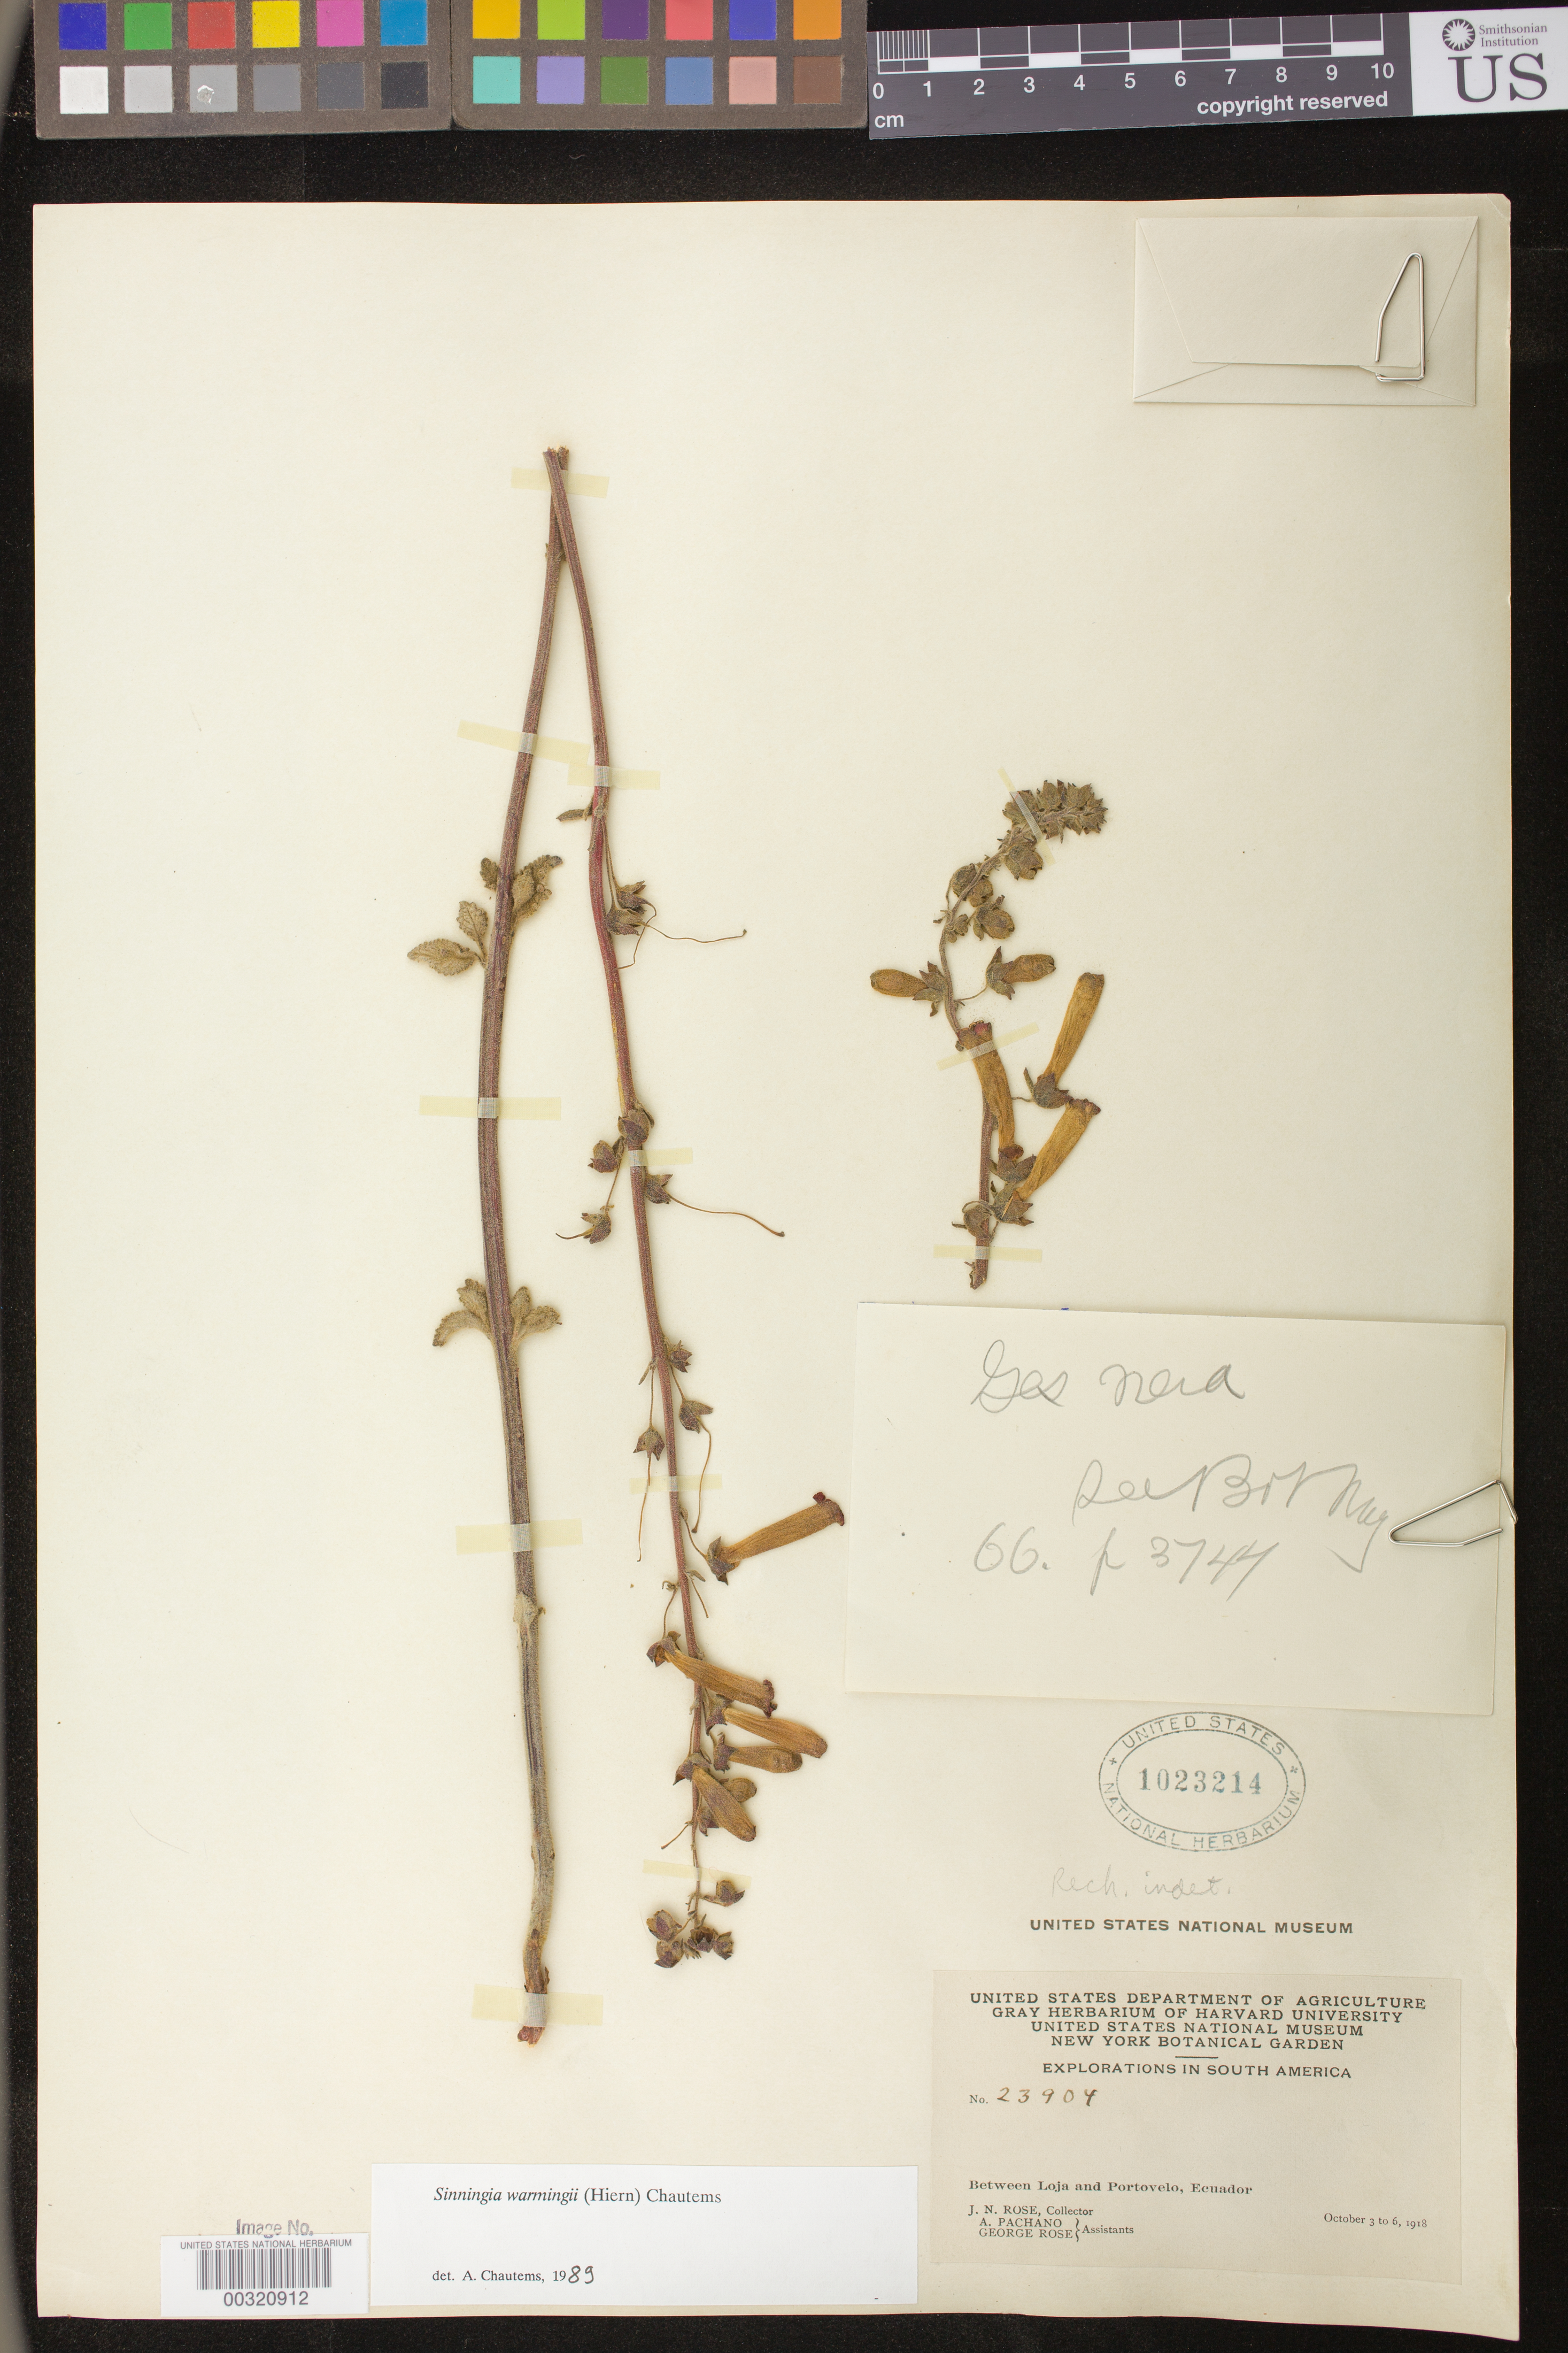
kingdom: Plantae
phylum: Tracheophyta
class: Magnoliopsida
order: Lamiales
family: Gesneriaceae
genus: Sinningia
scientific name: Sinningia warmingii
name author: (Hiern) Chautems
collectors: J. N. Rose, A. Pachano & G. Rose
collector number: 23904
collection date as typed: Oct 1918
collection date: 1918-10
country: Ecuador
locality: Between Loja and Portovelo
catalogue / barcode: US 1023214